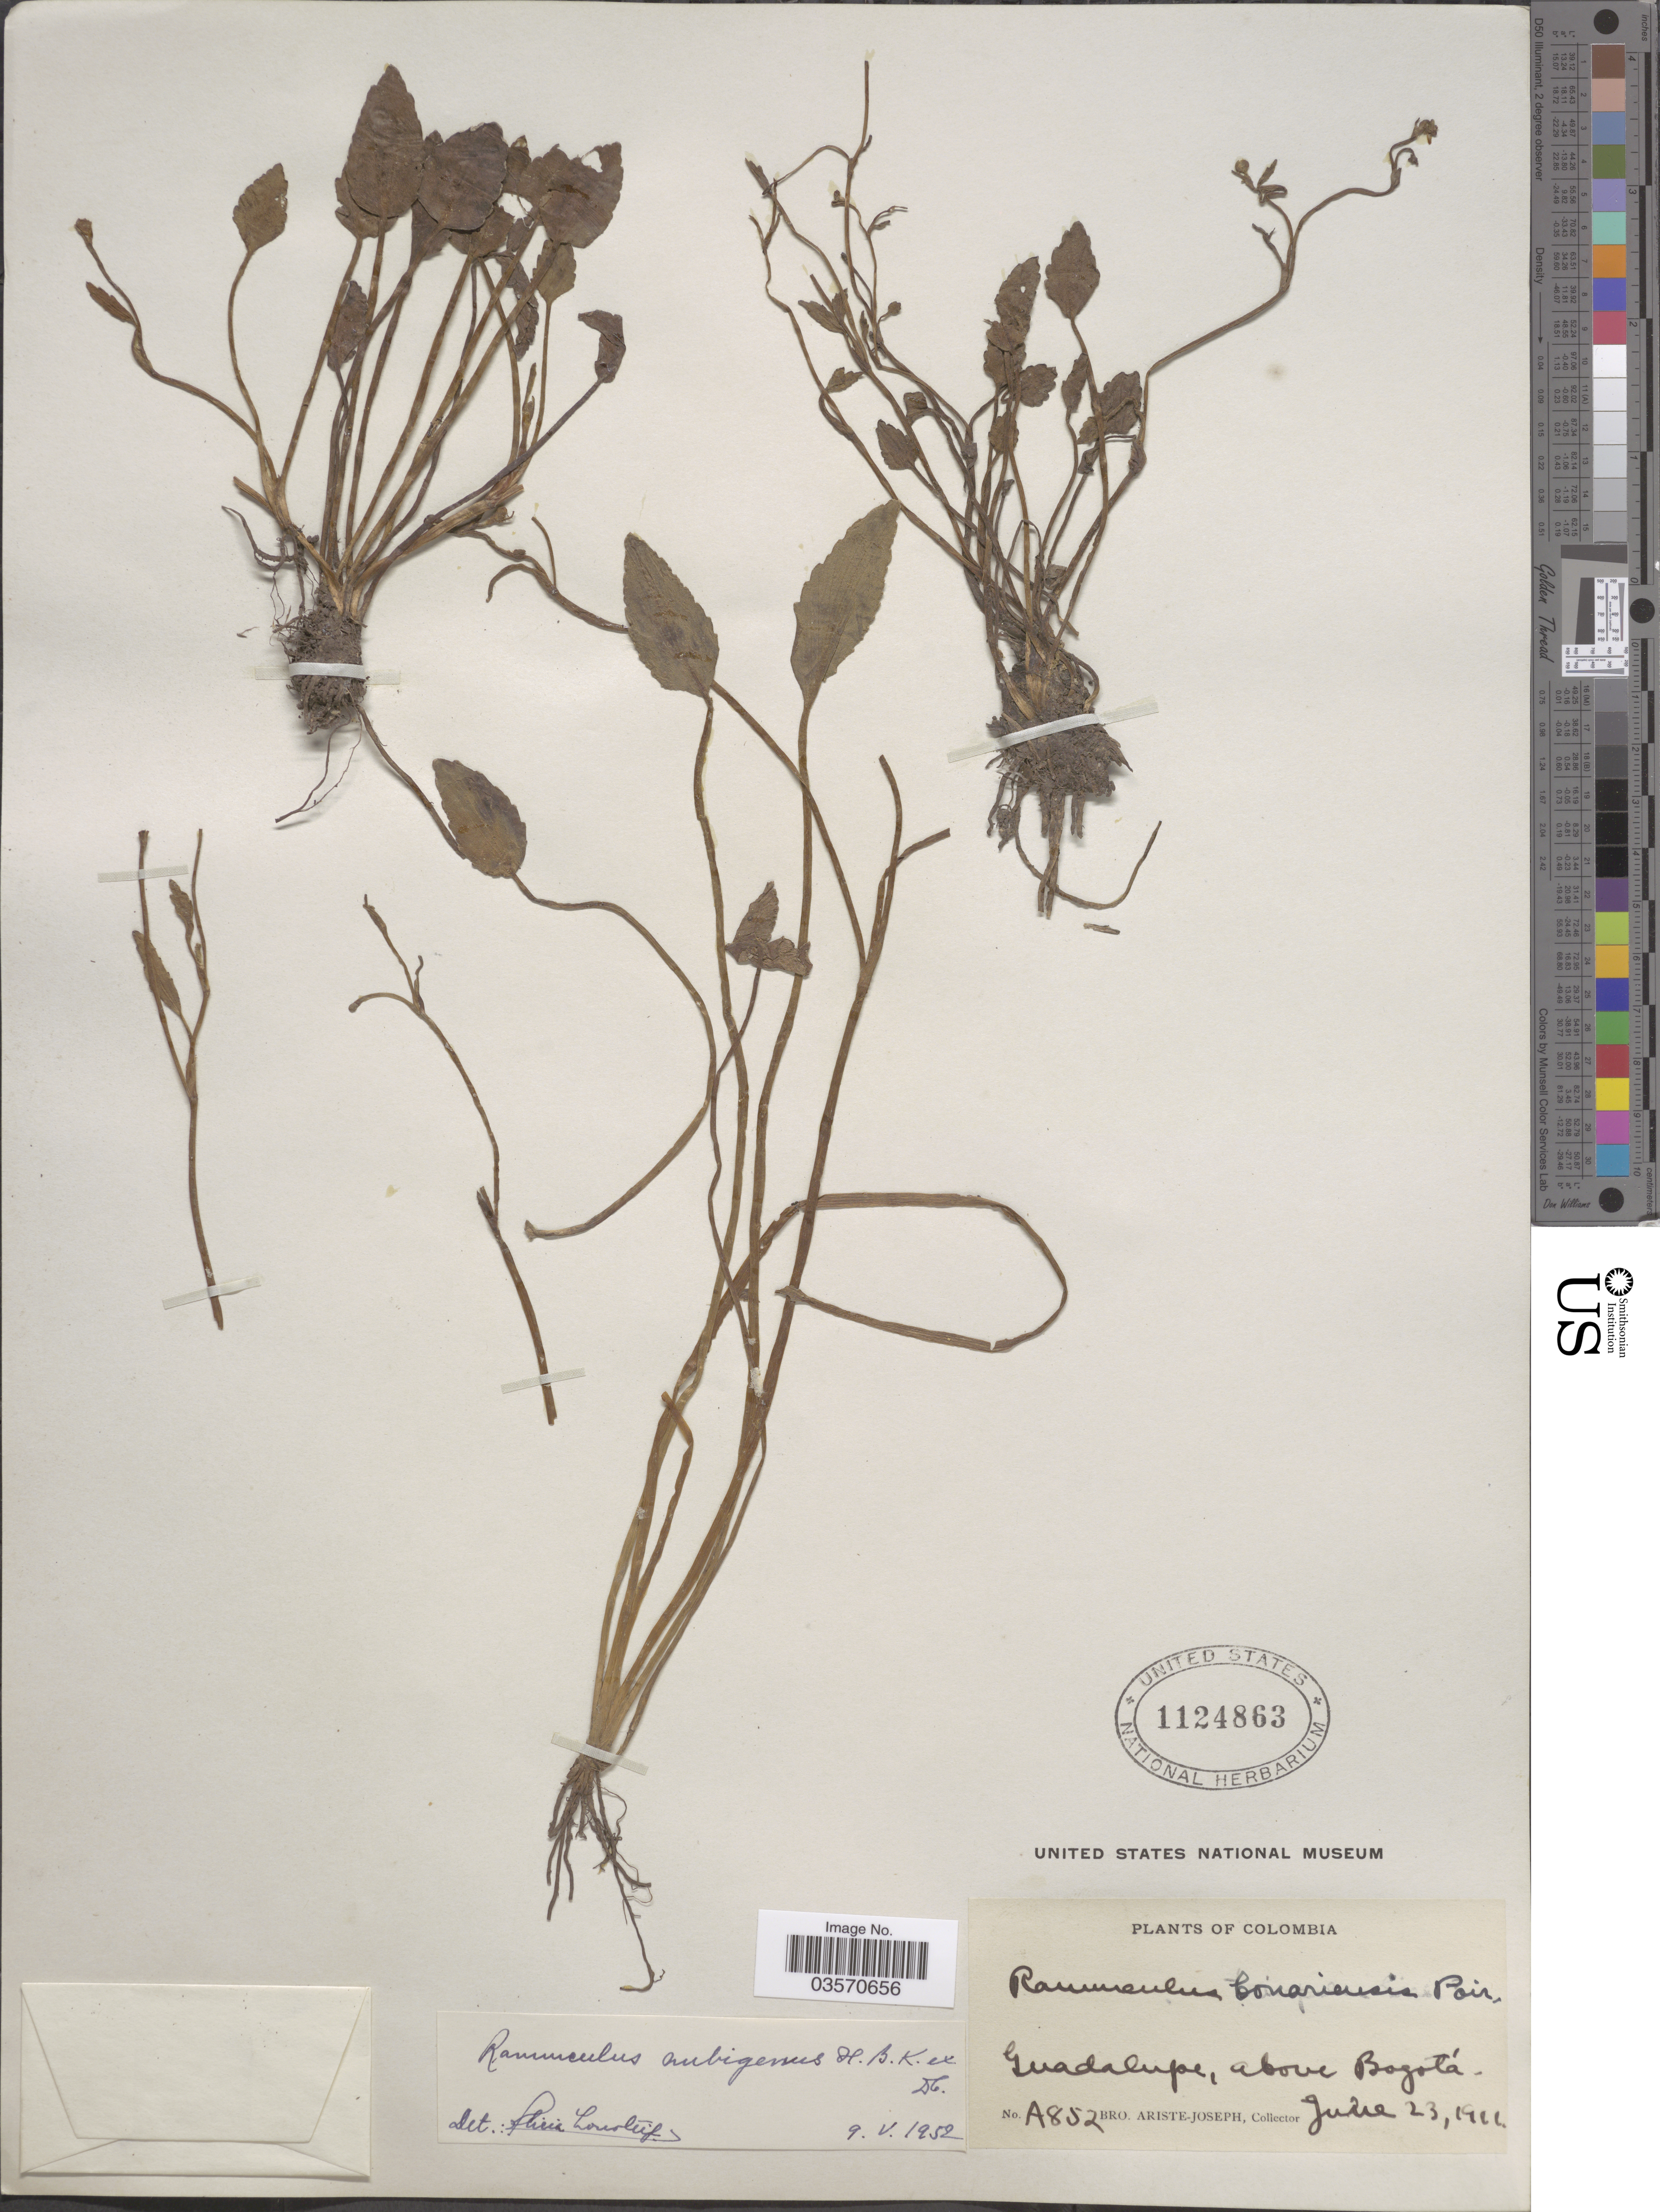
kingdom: Plantae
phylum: Tracheophyta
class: Magnoliopsida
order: Ranunculales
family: Ranunculaceae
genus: Ranunculus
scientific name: Ranunculus nubigenus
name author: Humb. et al. ex DC.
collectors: Bro. Ariste-Joseph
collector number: A852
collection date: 1911-06-23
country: Colombia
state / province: Bogota D.C.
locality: Guadalupe, above Bogotá.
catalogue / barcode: US 1124863